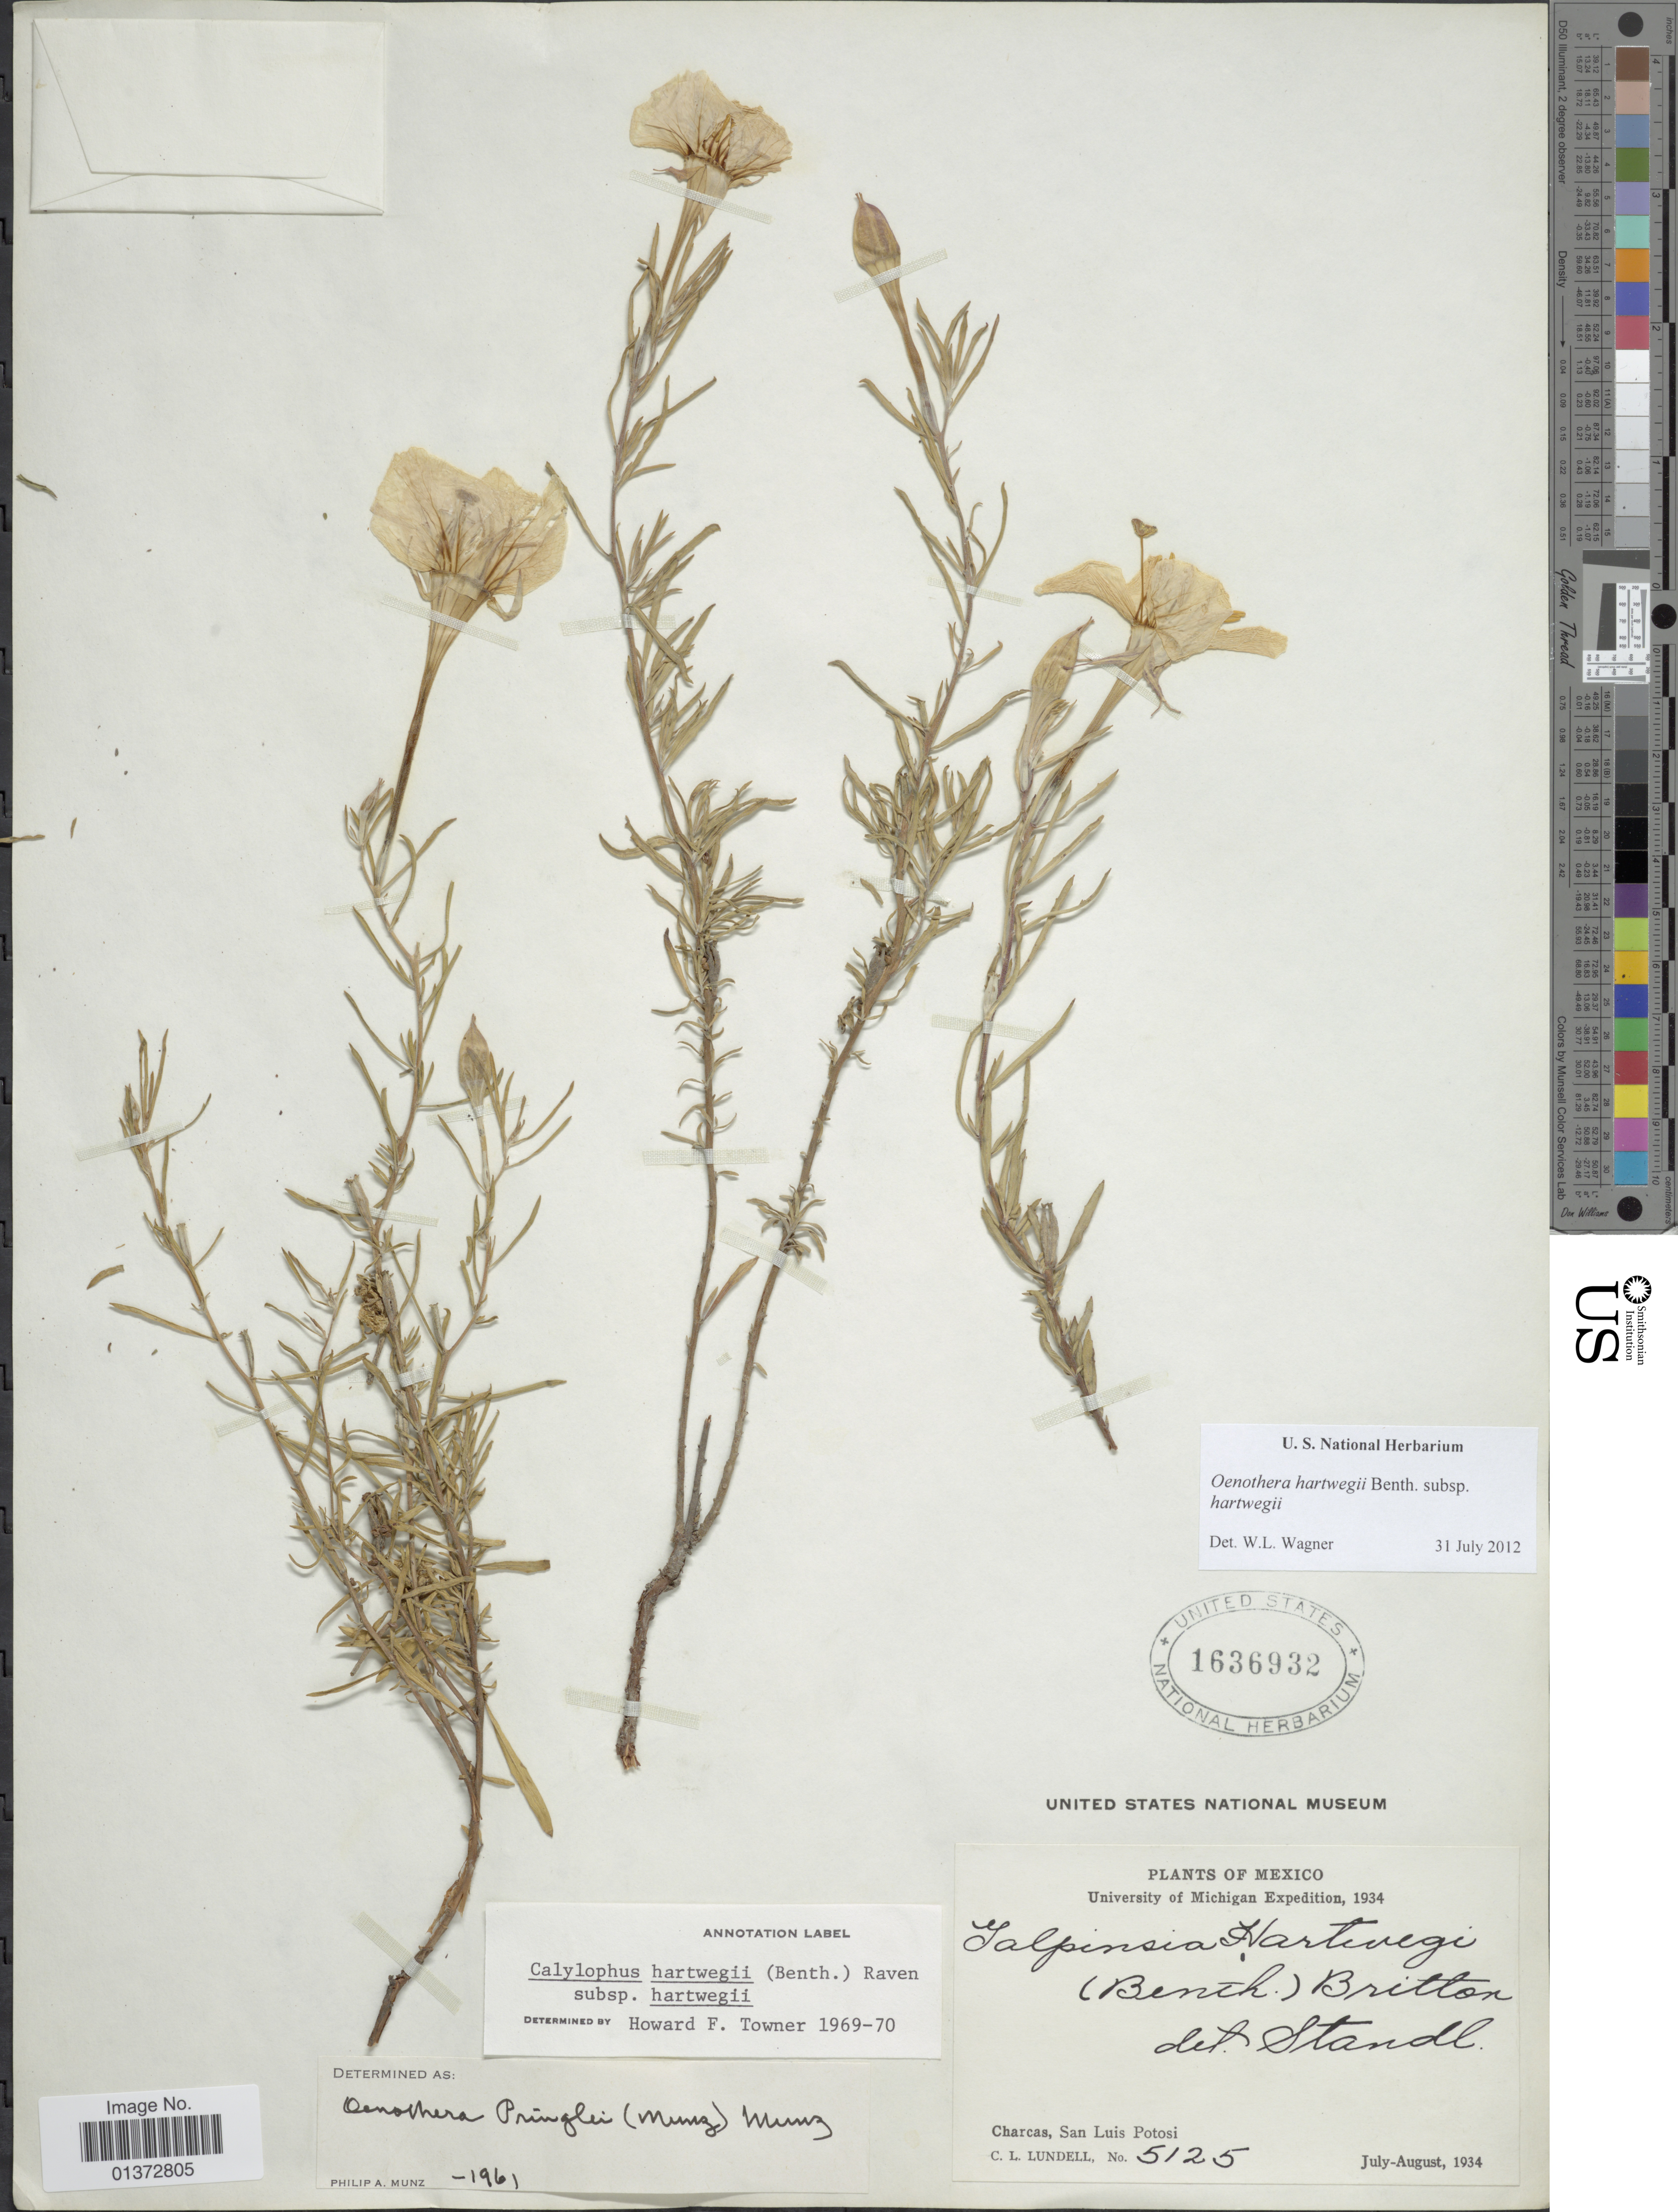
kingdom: Plantae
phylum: Tracheophyta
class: Magnoliopsida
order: Myrtales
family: Onagraceae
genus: Oenothera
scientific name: Oenothera hartwegii subsp. hartwegii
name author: Benth.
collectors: C. L. Lundell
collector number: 5125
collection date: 1934-07/1934-08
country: Mexico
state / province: San Luis Potosí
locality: Charcas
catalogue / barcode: US 1636932